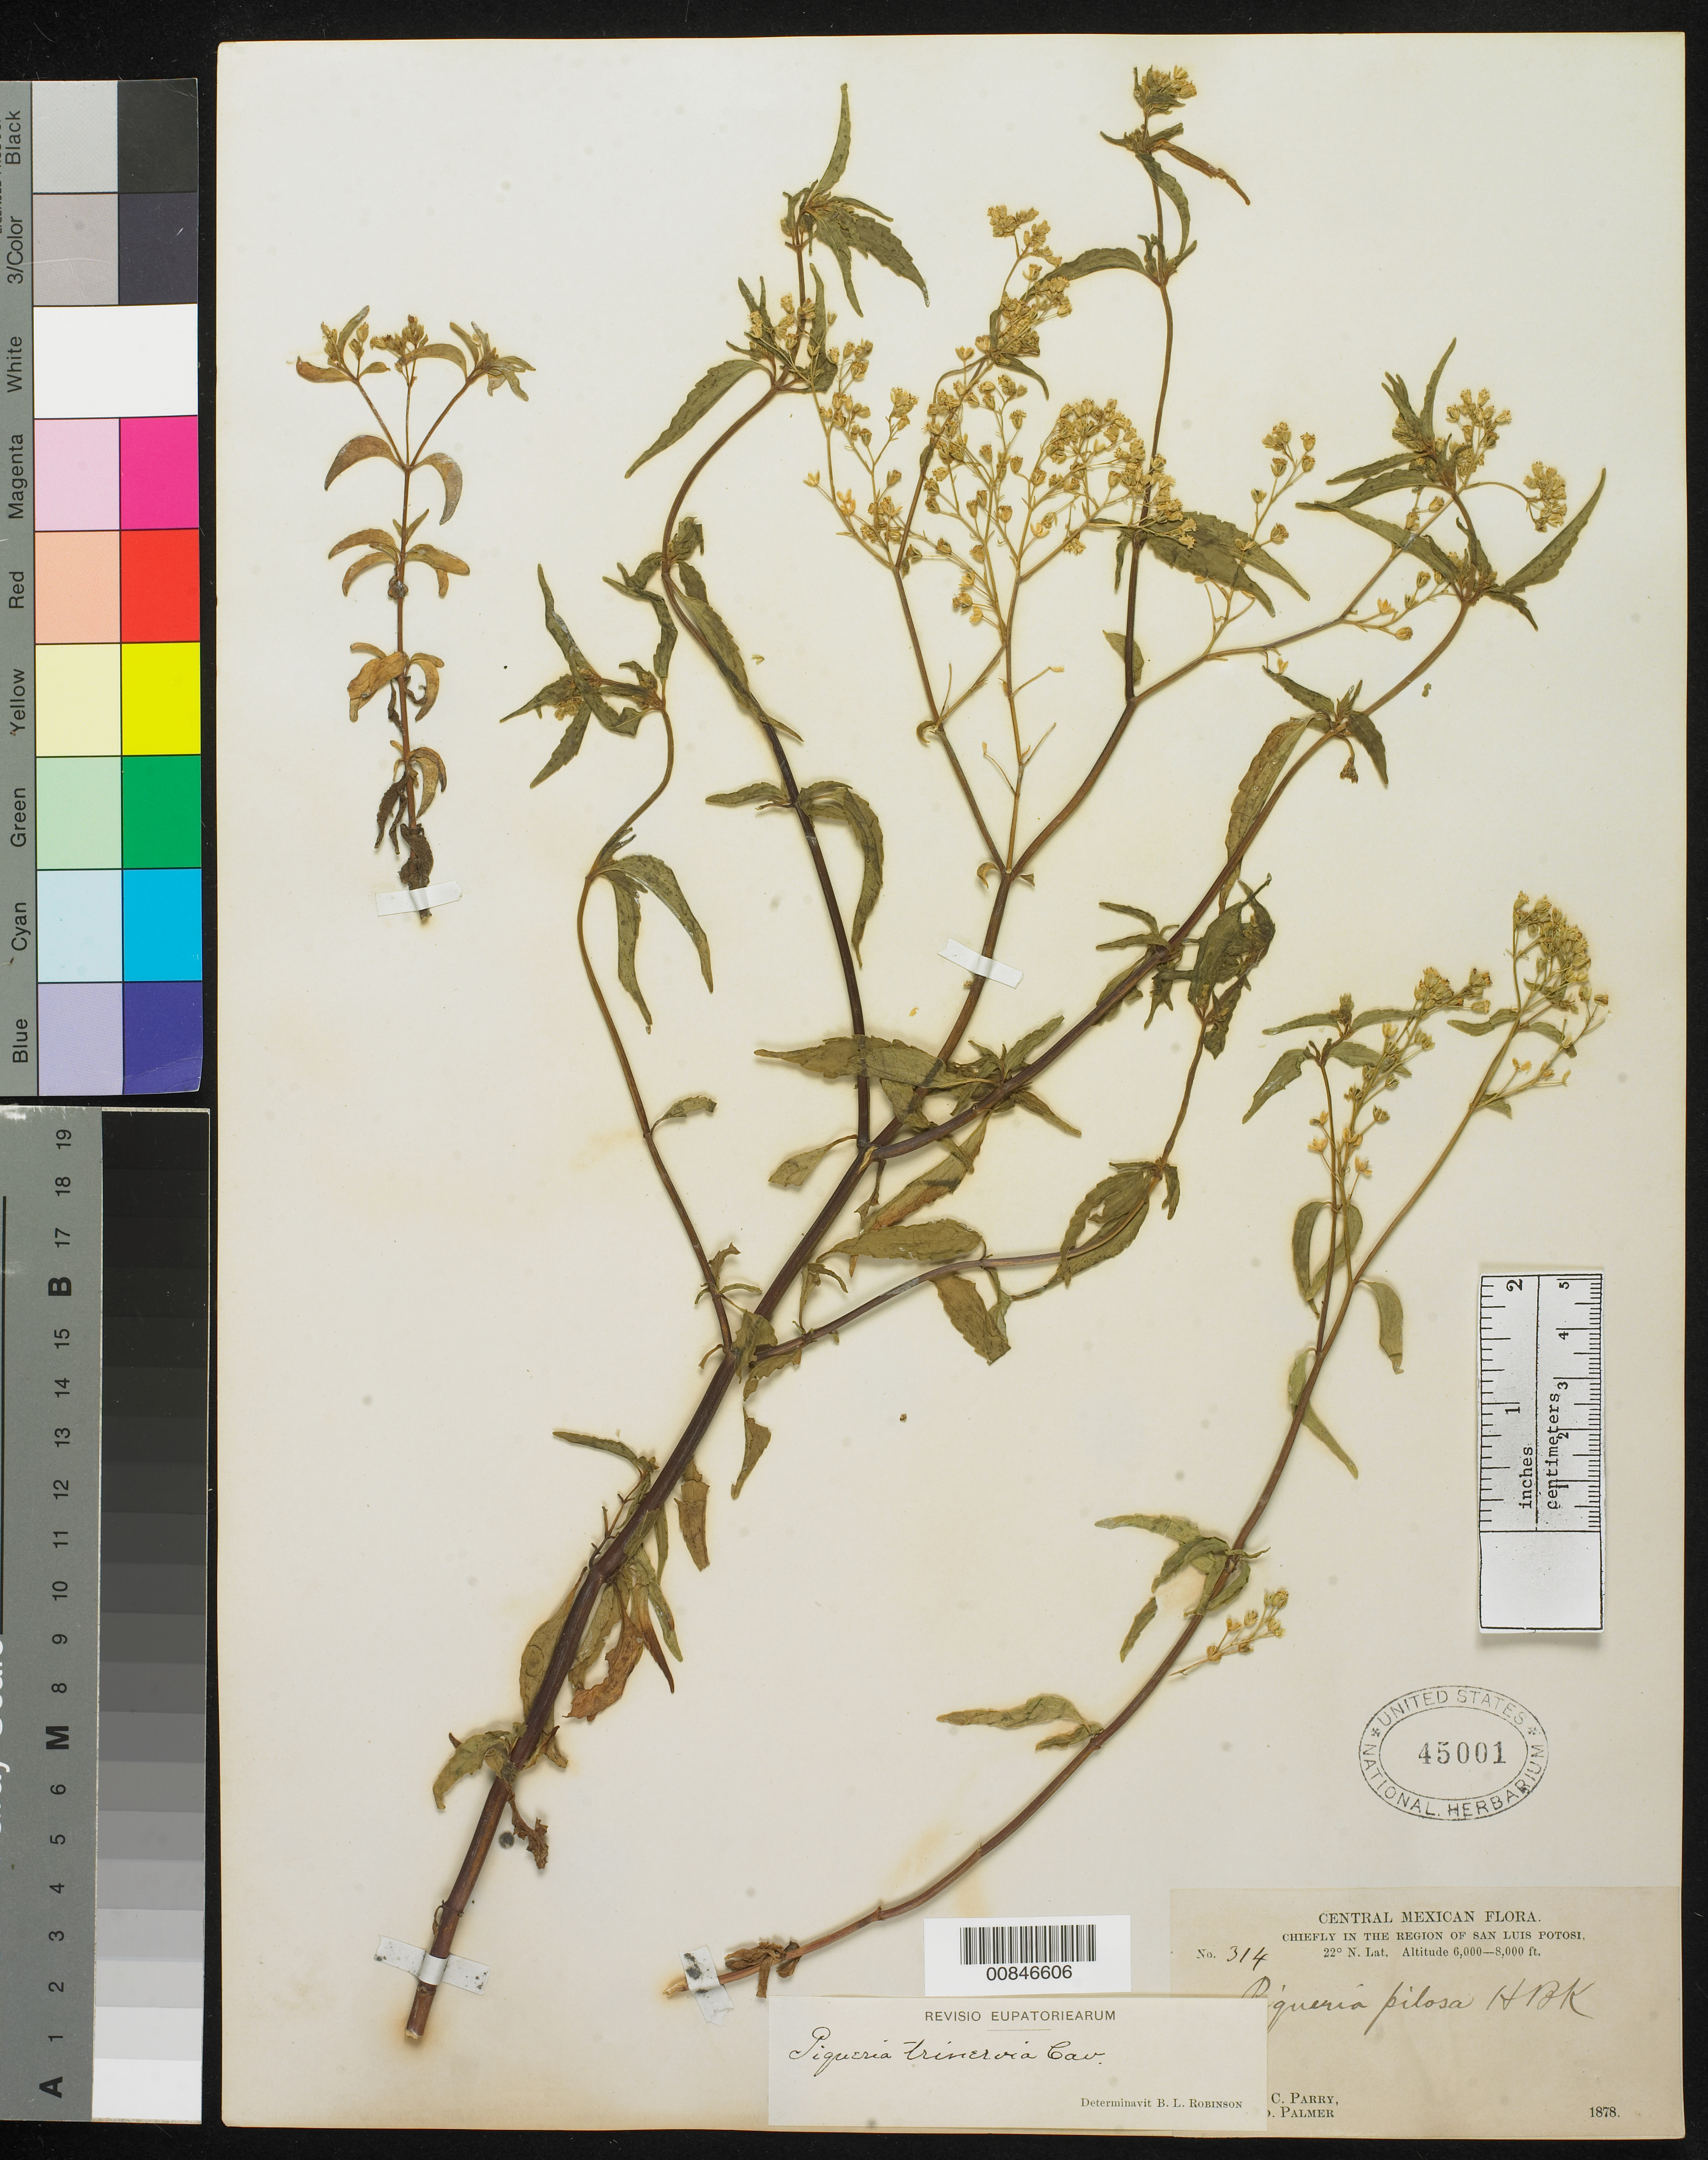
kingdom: Plantae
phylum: Tracheophyta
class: Magnoliopsida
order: Asterales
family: Asteraceae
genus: Piqueria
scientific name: Piqueria trinervia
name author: Cav.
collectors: C. C. Parry & E. Palmer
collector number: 314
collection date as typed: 1878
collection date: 1878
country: Mexico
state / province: San Luis Potosí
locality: Chiefly in the region of San Luis Potosí.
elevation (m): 1829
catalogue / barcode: US 45001